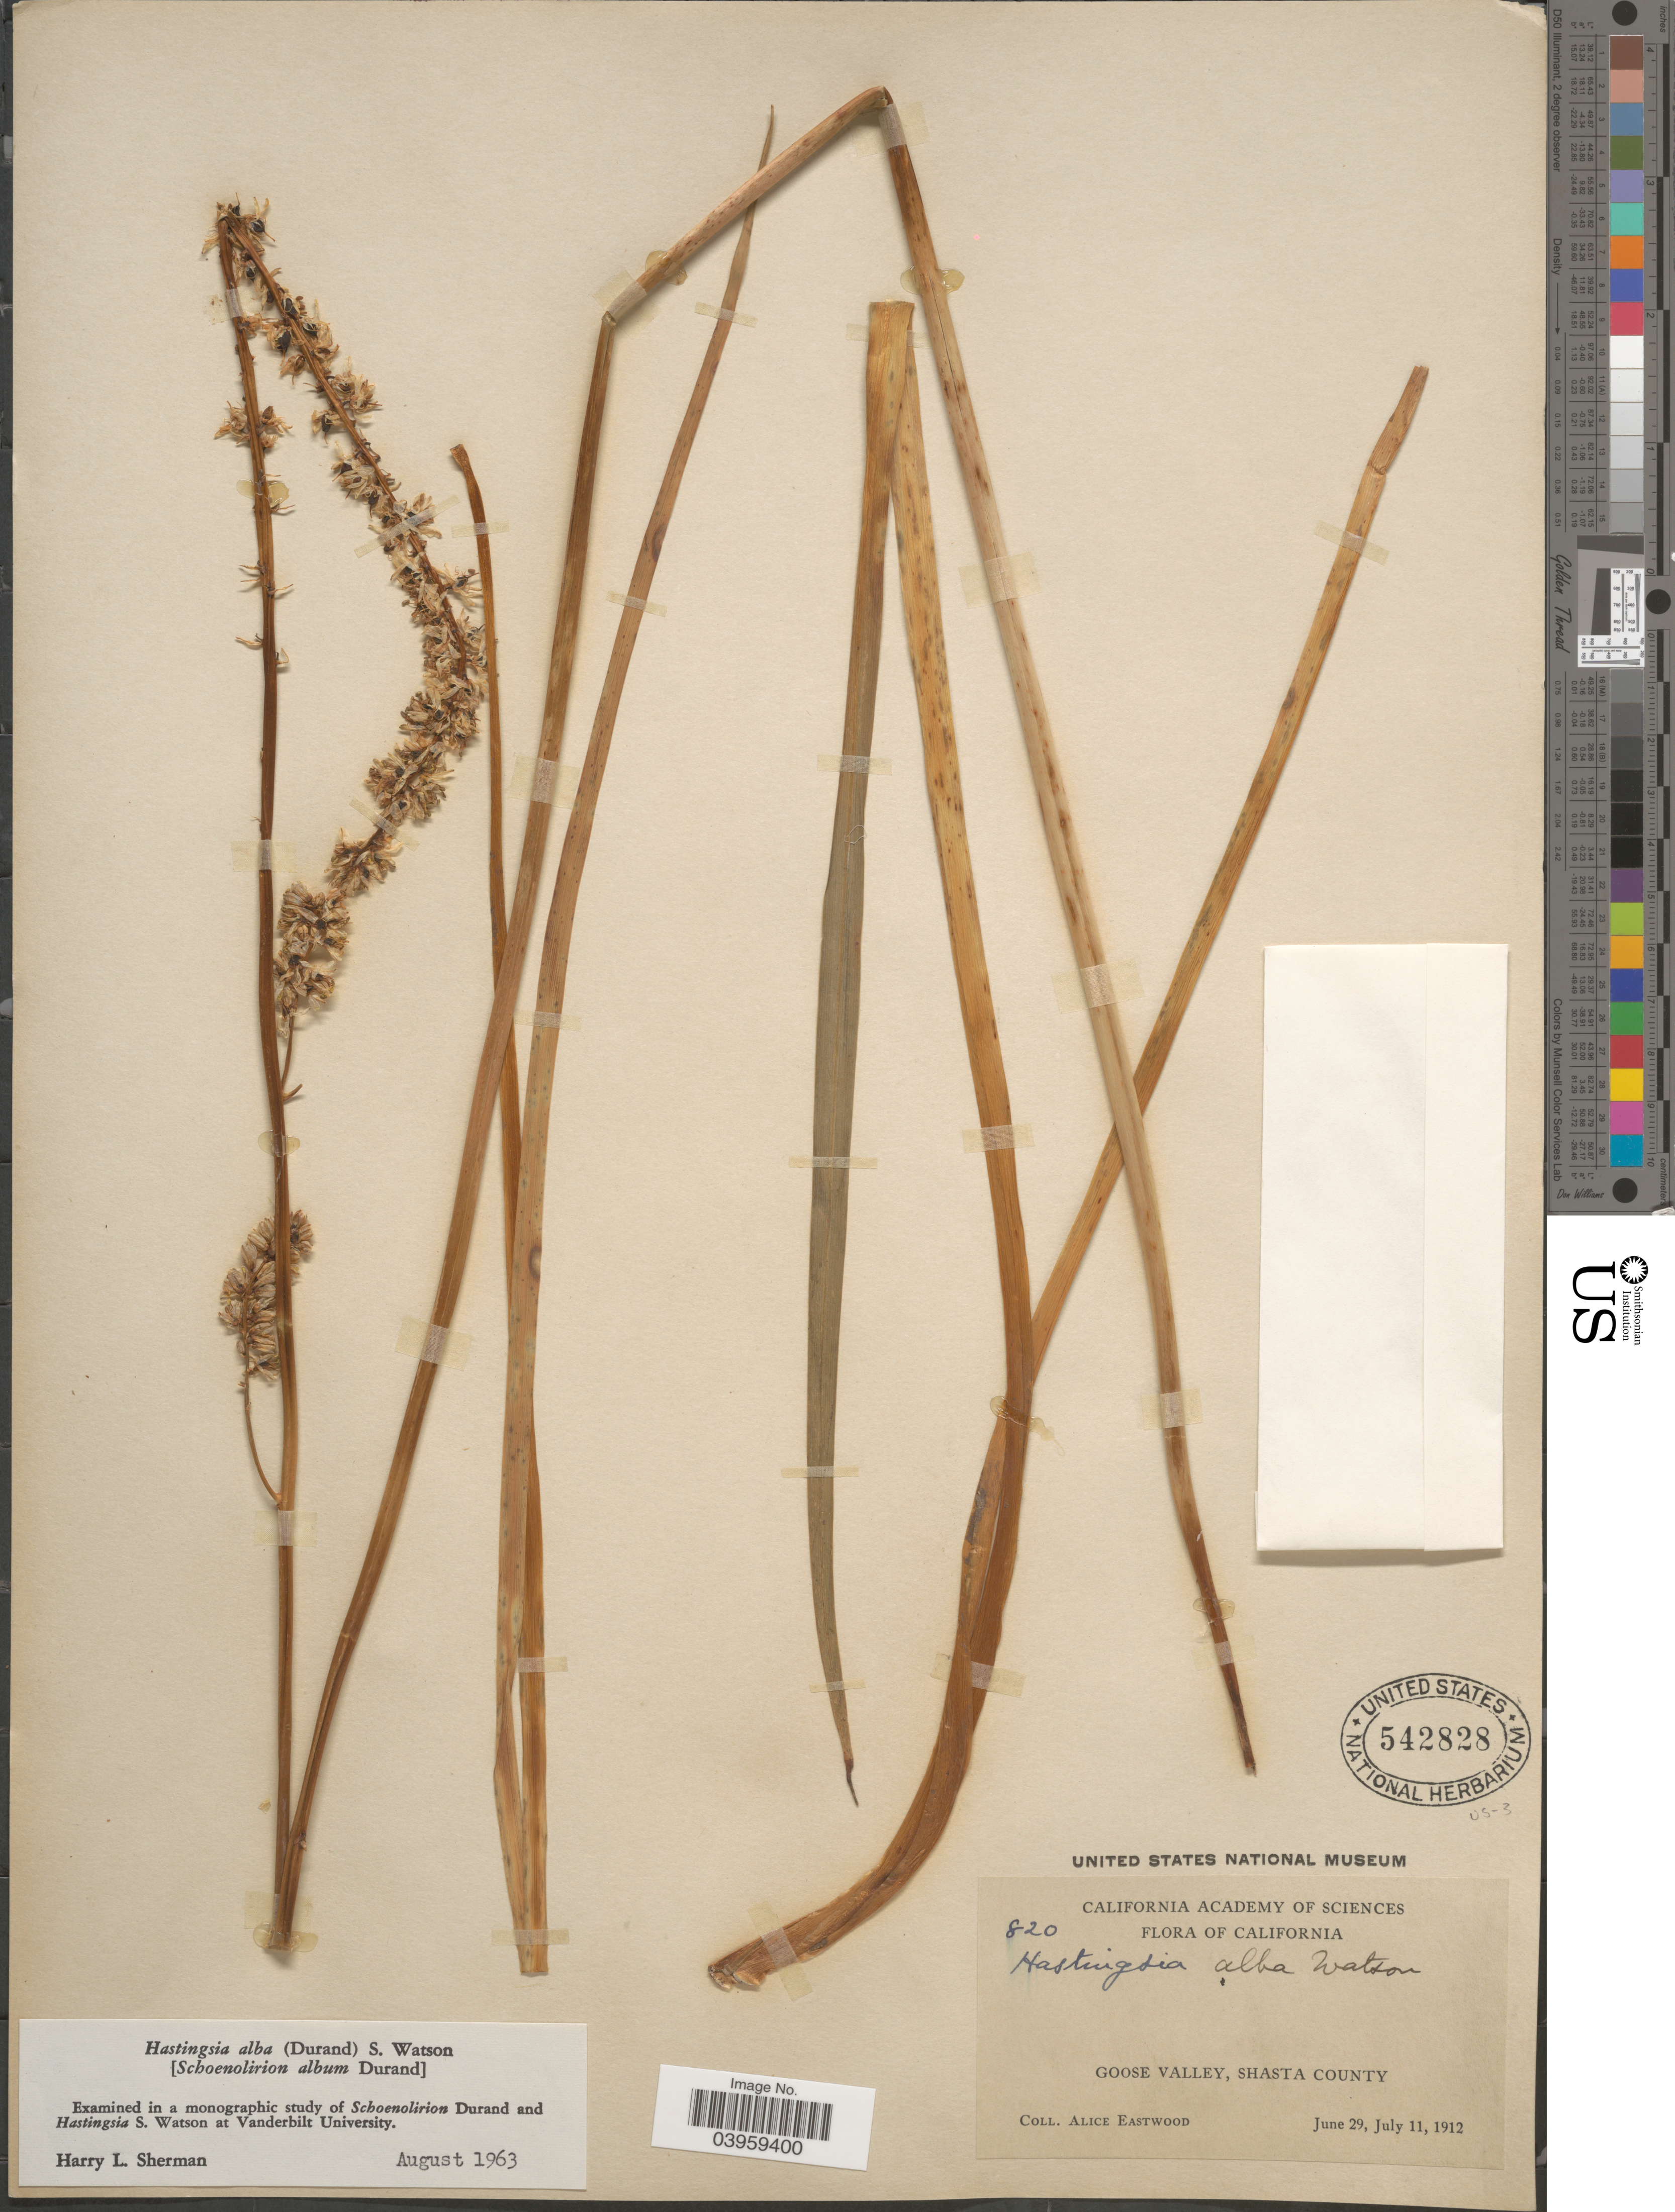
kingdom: Plantae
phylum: Tracheophyta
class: Liliopsida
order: Asparagales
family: Asparagaceae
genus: Hastingsia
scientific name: Hastingsia alba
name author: (Durand) S. Watson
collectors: A. Eastwood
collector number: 820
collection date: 1912-06-29/1912-07-11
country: United States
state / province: California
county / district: Shasta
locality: Goose Valley, Shasta County.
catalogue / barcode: US 542828